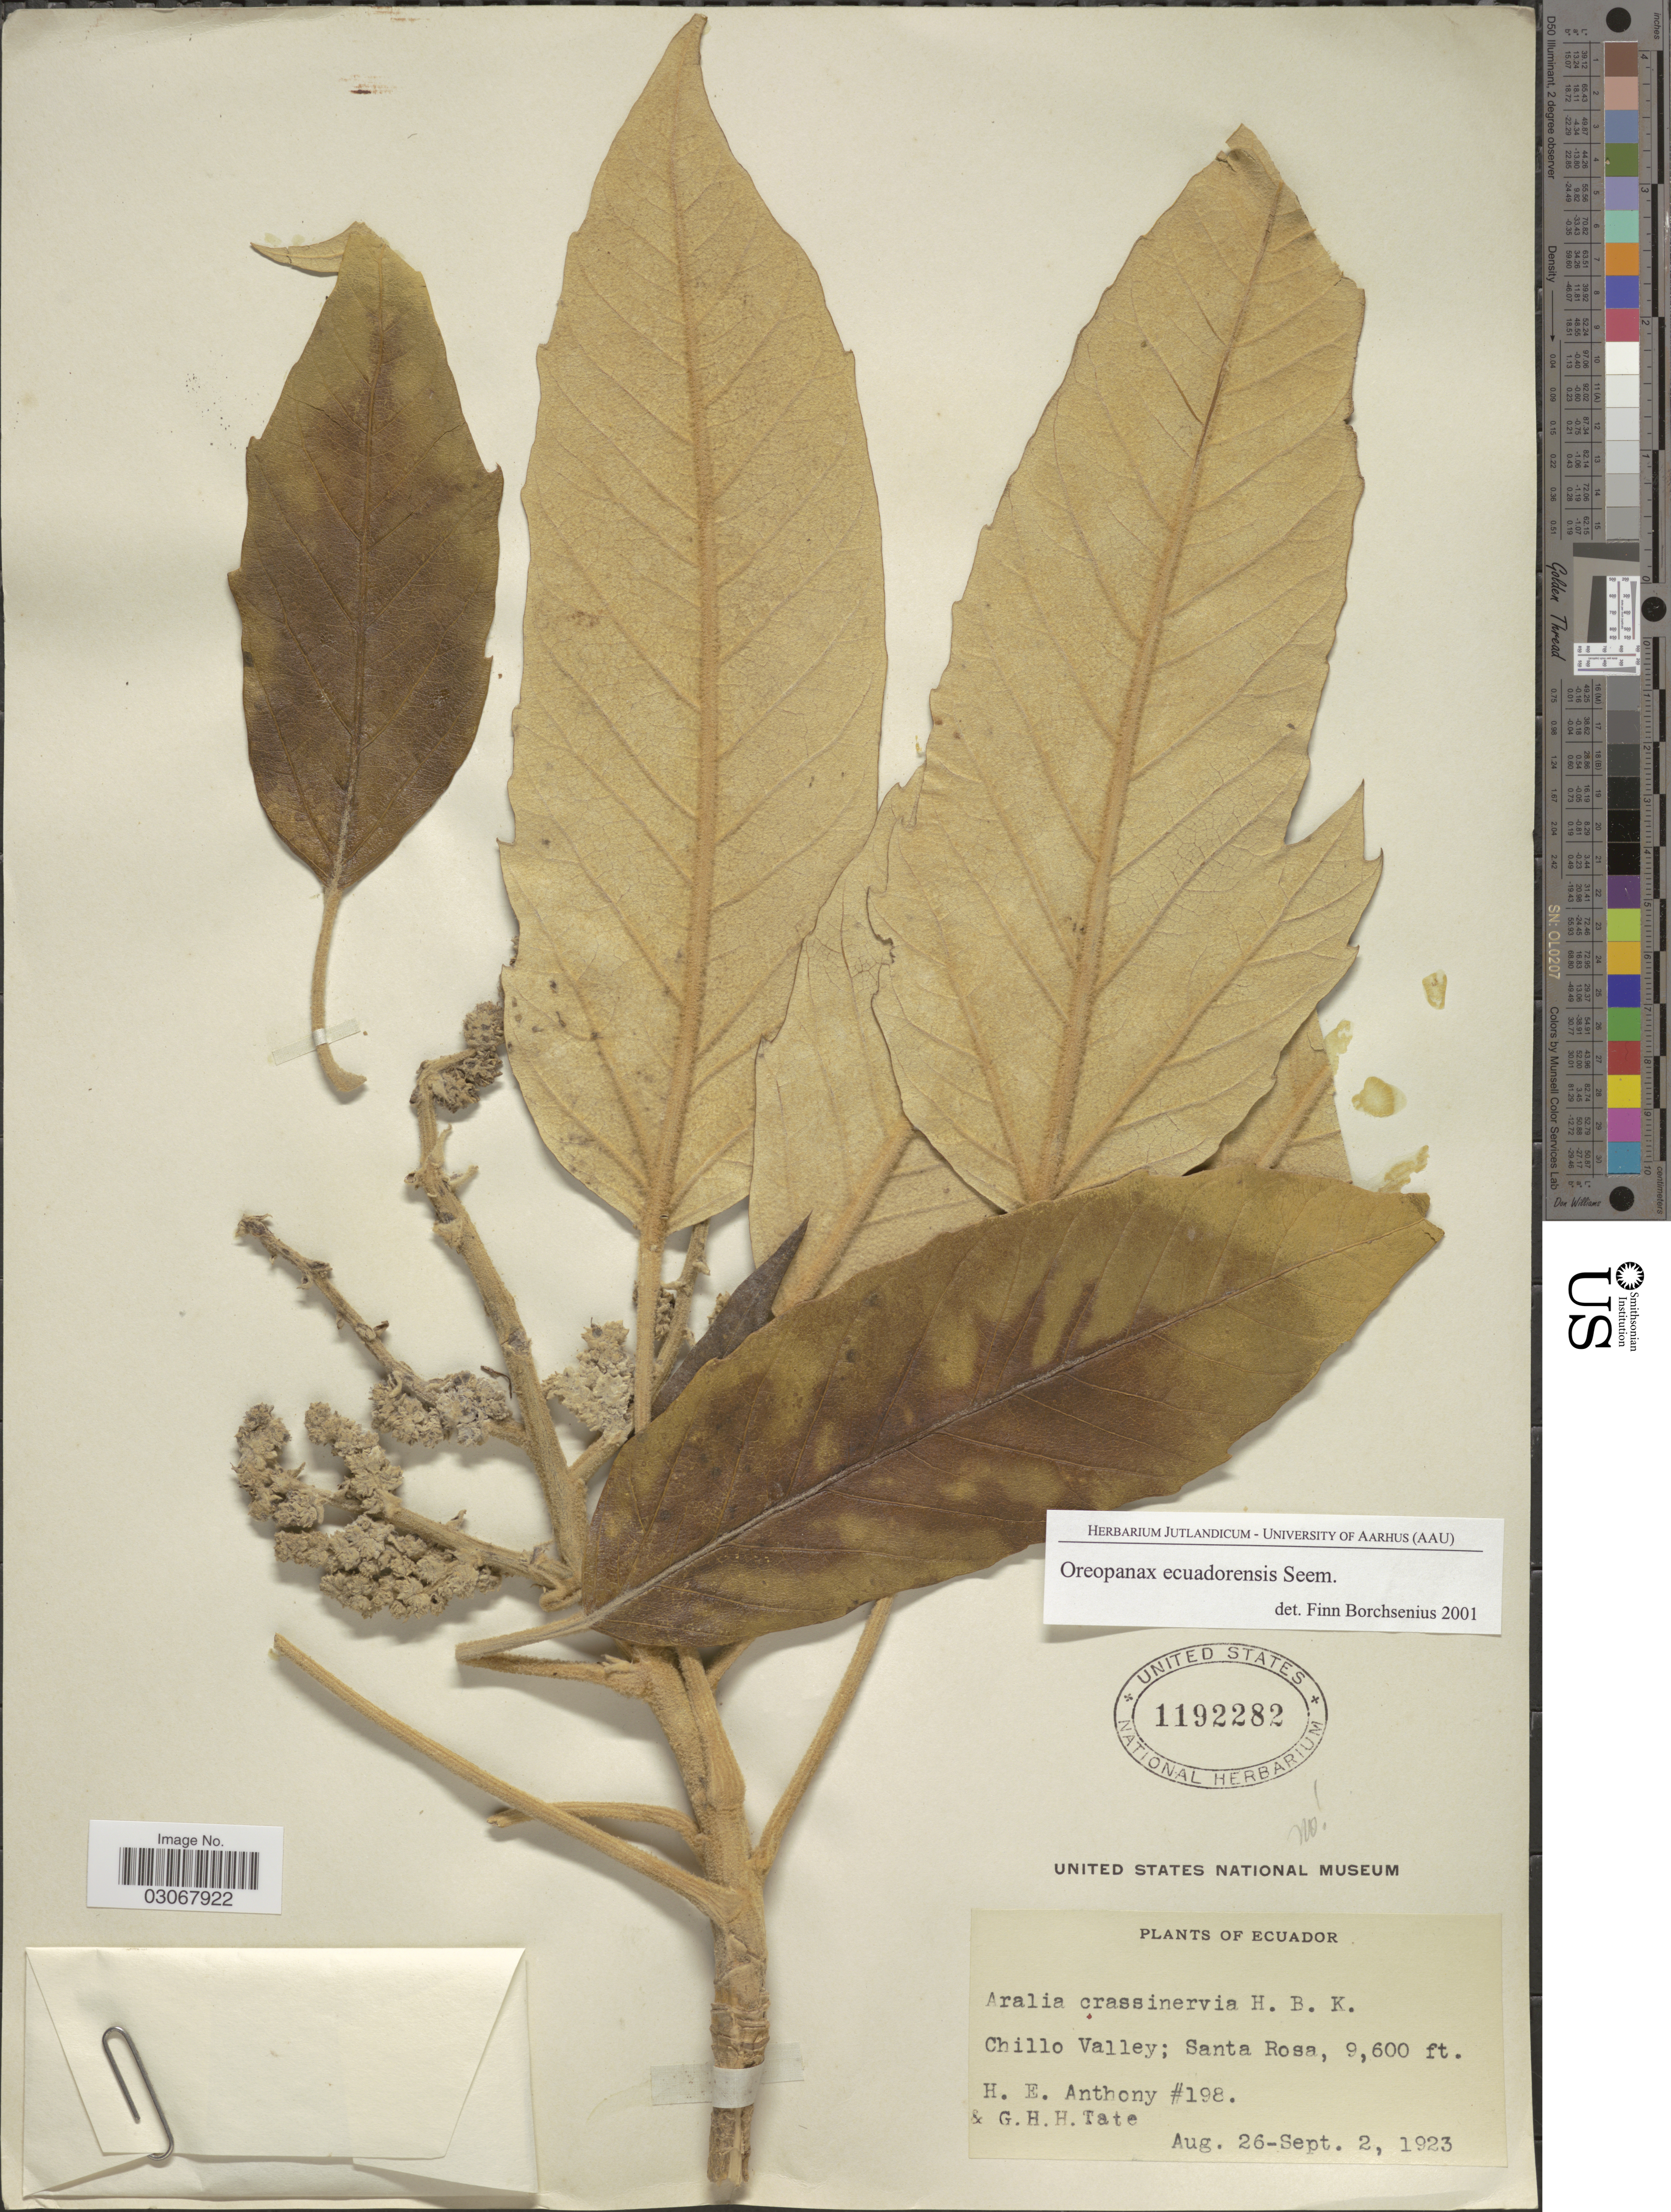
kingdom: Plantae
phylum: Tracheophyta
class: Magnoliopsida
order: Apiales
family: Araliaceae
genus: Oreopanax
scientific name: Oreopanax ecuadoriensis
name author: Seem.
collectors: H. E. Anthony & G. H. H.Tate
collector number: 198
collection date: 1923-08-26/1923-09-02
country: Ecuador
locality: Chillo Valley; Santa Rosa.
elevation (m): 2926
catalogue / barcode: US 1192282